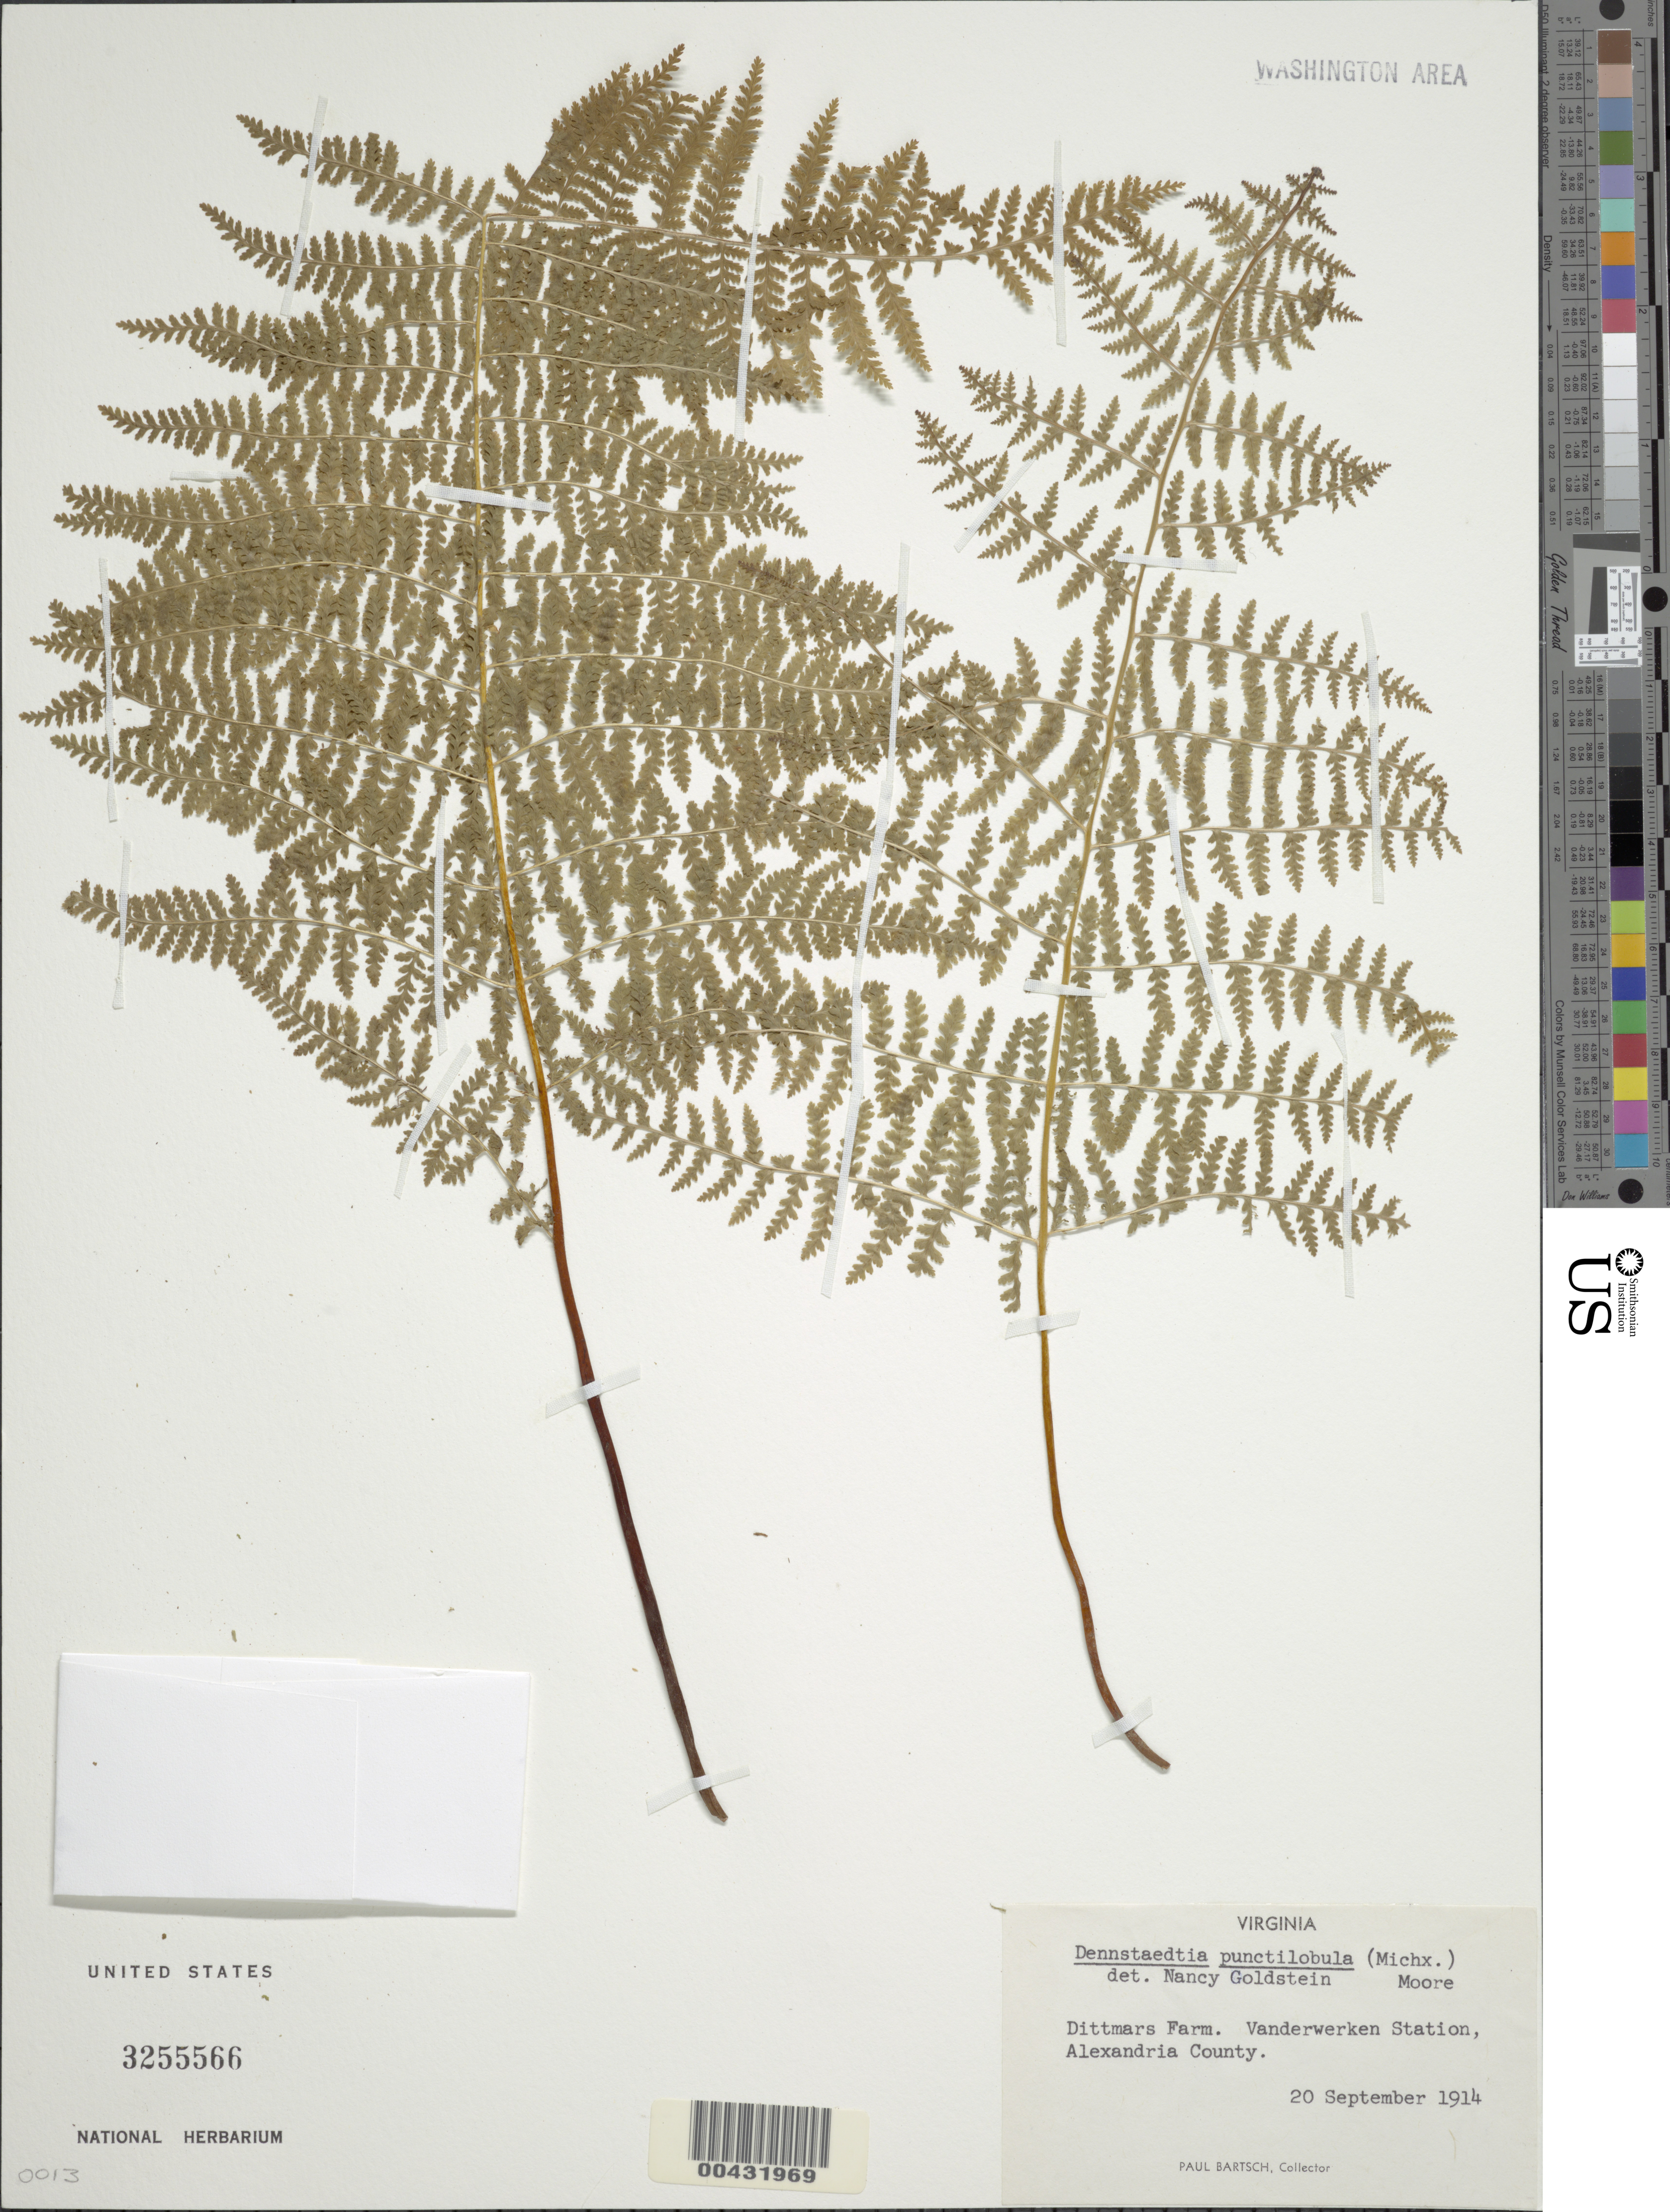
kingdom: Plantae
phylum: Tracheophyta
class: Polypodiopsida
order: Polypodiales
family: Dennstaedtiaceae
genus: Dennstaedtia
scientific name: Dennstaedtia punctilobula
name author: (Michx.) T. Moore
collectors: P. Bartsch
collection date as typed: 20 Sep 1914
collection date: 1914-09-20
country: United States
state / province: Virginia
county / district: Arlington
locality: Dittmar's Farm, Vanderwerken Station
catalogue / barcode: US 3255566